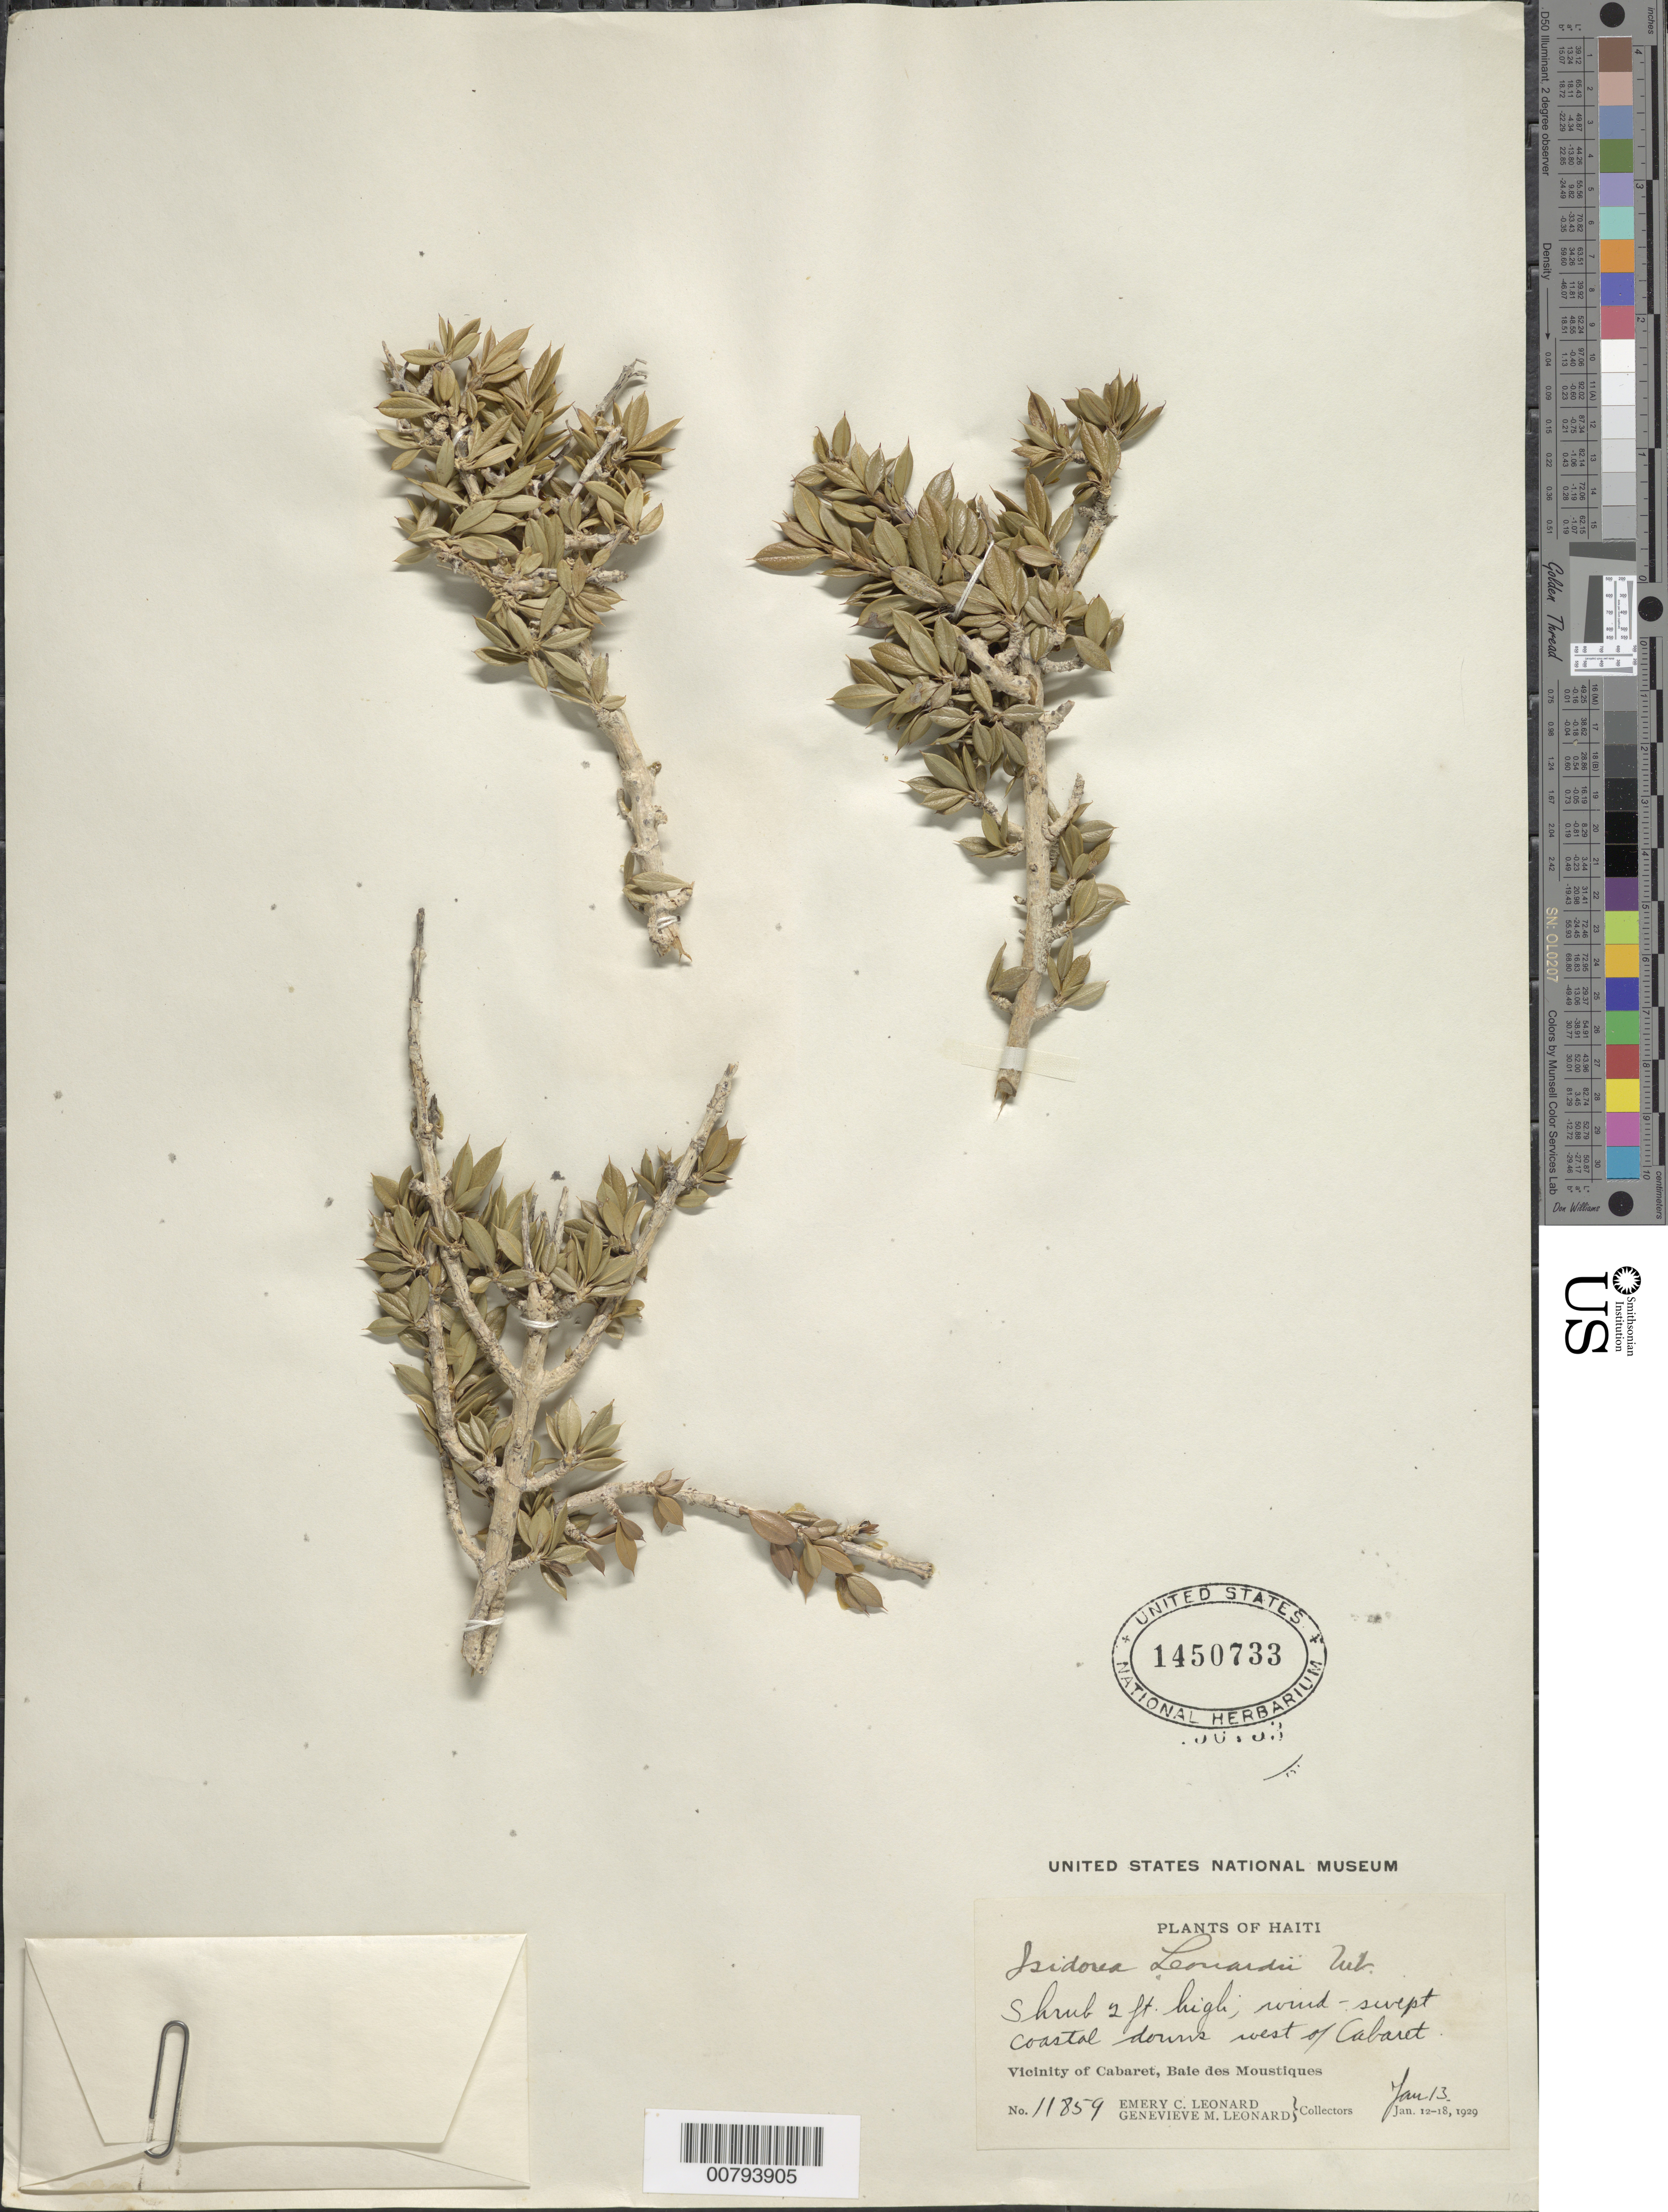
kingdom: Plantae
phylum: Tracheophyta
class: Magnoliopsida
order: Gentianales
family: Rubiaceae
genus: Isidorea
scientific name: Isidorea leonardii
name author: Urb.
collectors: E. C. Leonard & G. M. Leonard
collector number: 11859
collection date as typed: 13 Jan 1929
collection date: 1929-01-13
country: Haiti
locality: Vicinity (west) of Cabaret, Baie des Moustiques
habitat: Windswept coastal downs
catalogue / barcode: US 1450733